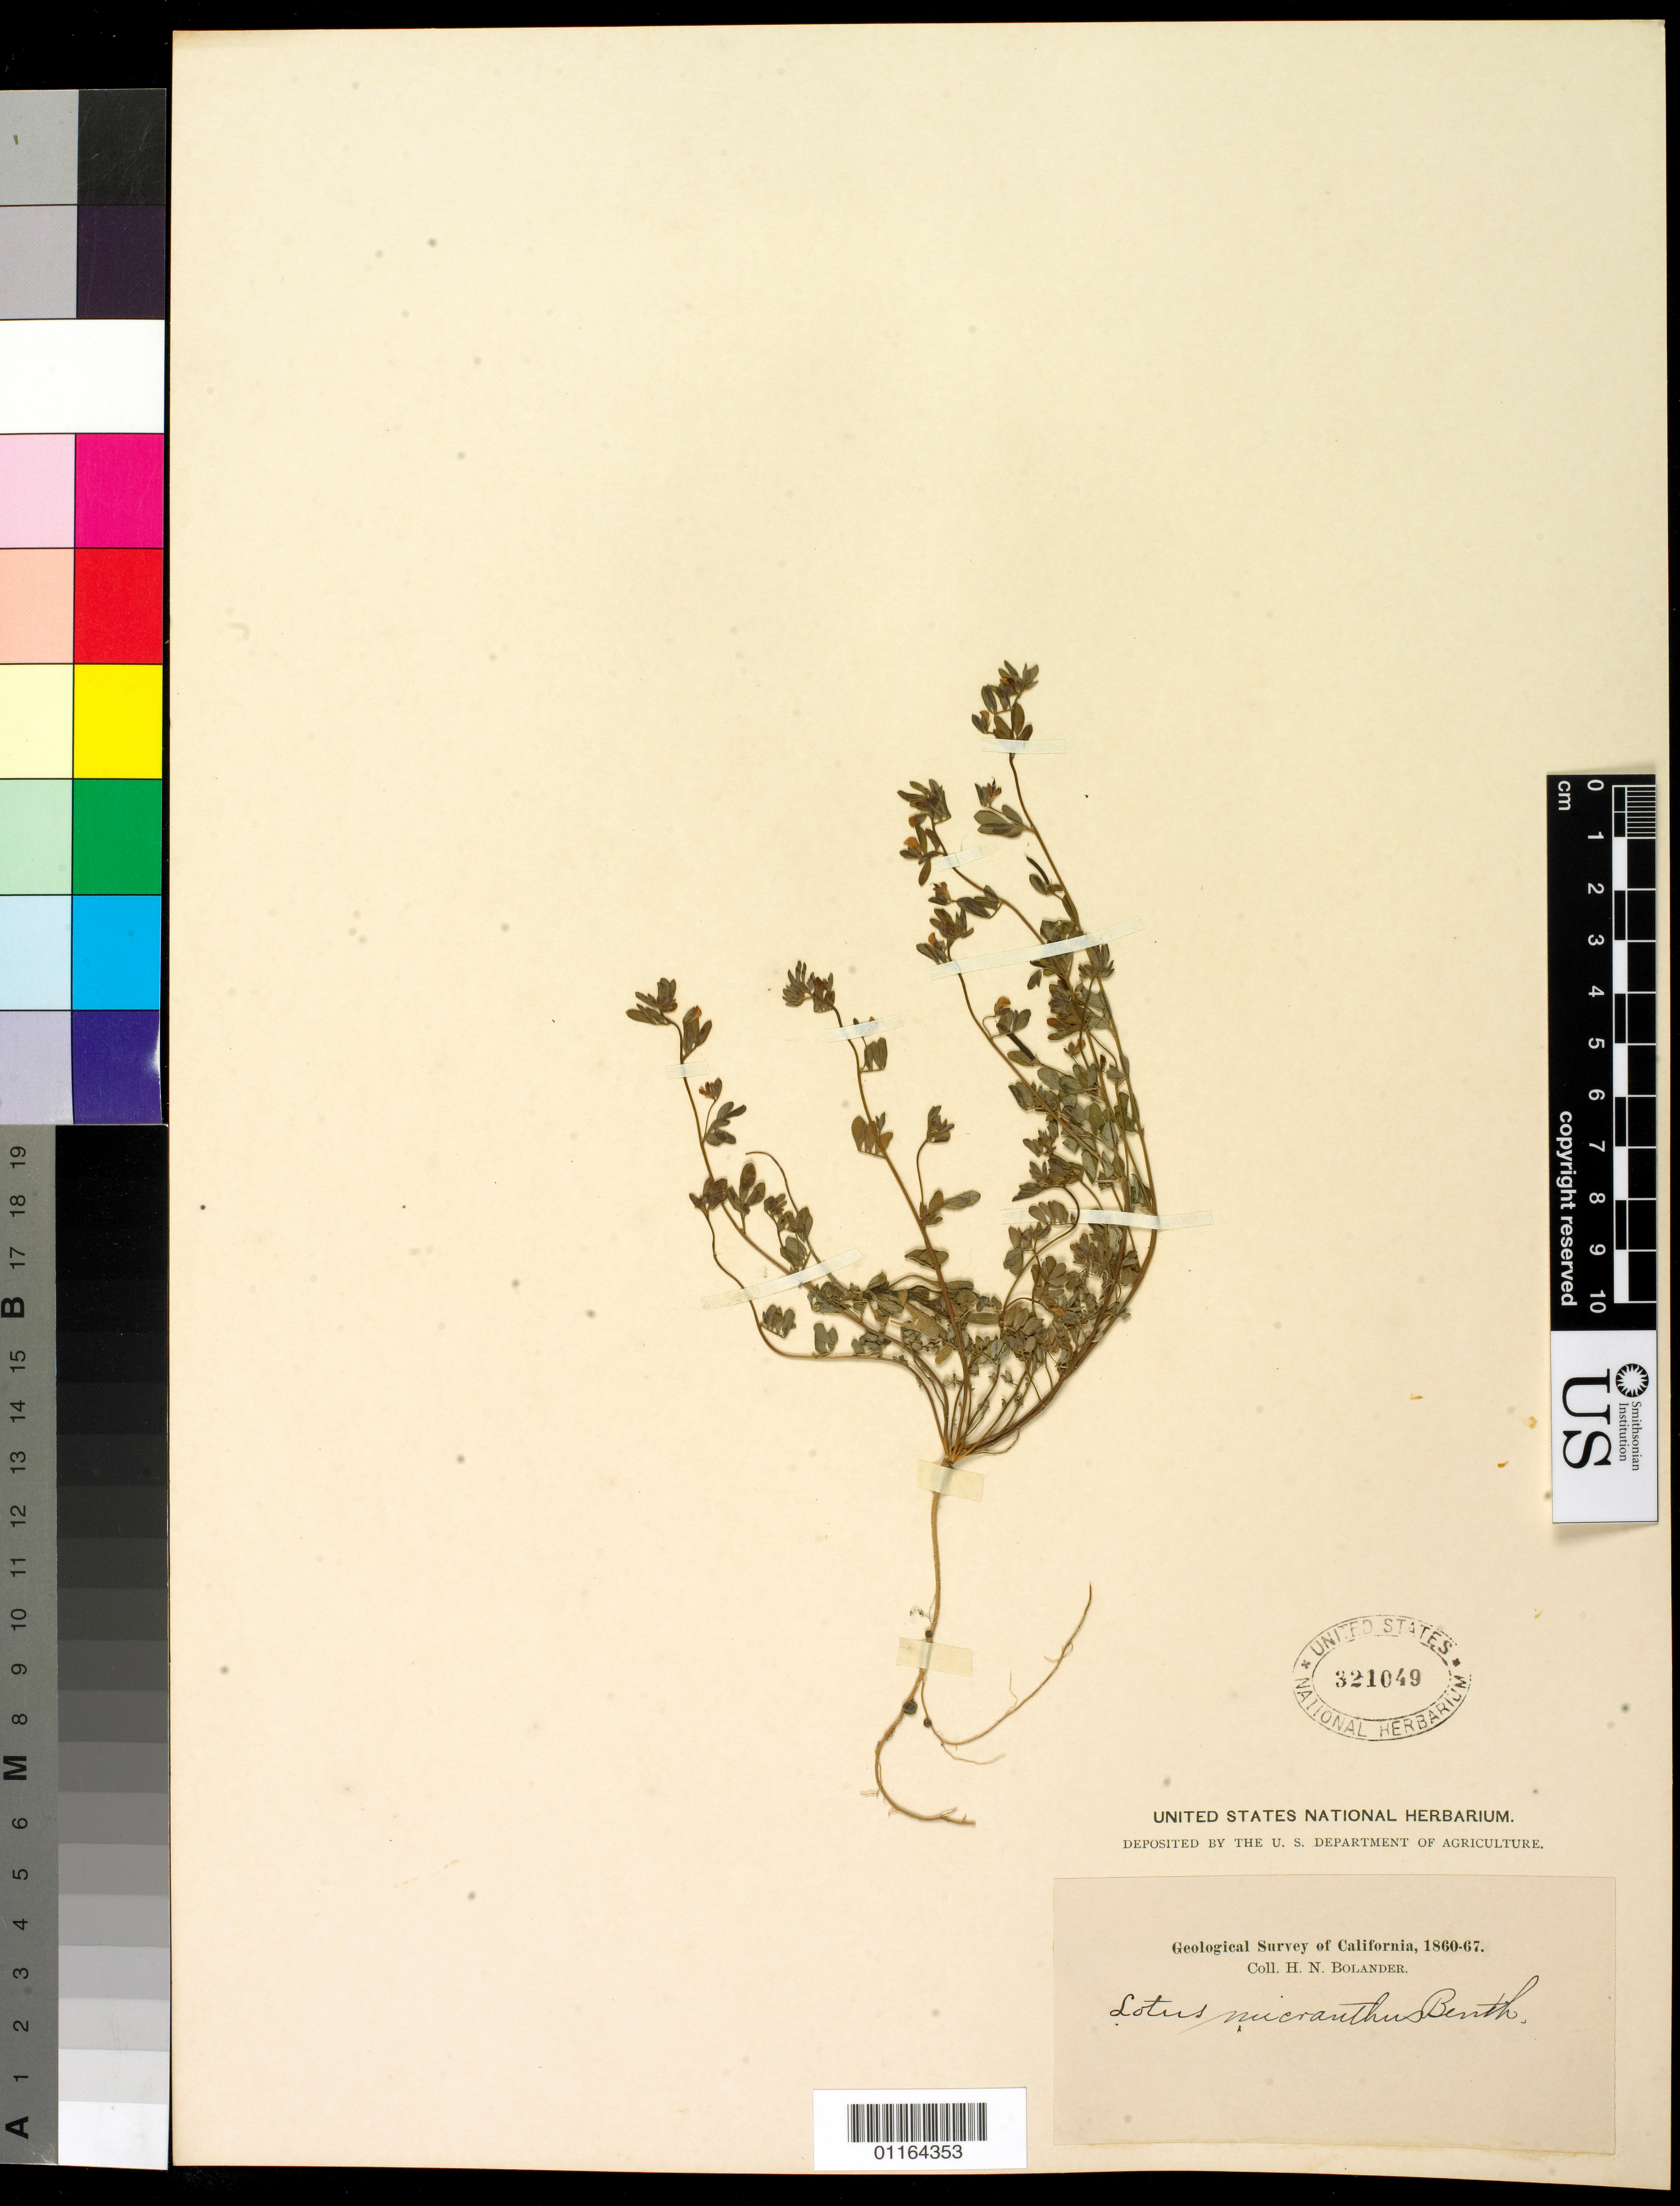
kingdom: Plantae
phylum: Tracheophyta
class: Magnoliopsida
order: Fabales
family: Fabaceae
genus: Syrmatium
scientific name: Syrmatium micranthum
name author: (Torr. & A. Gray) Greene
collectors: H. Bolander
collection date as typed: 1860 to -- -- 1867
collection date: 1860/1867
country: United States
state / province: California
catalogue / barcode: US 321049